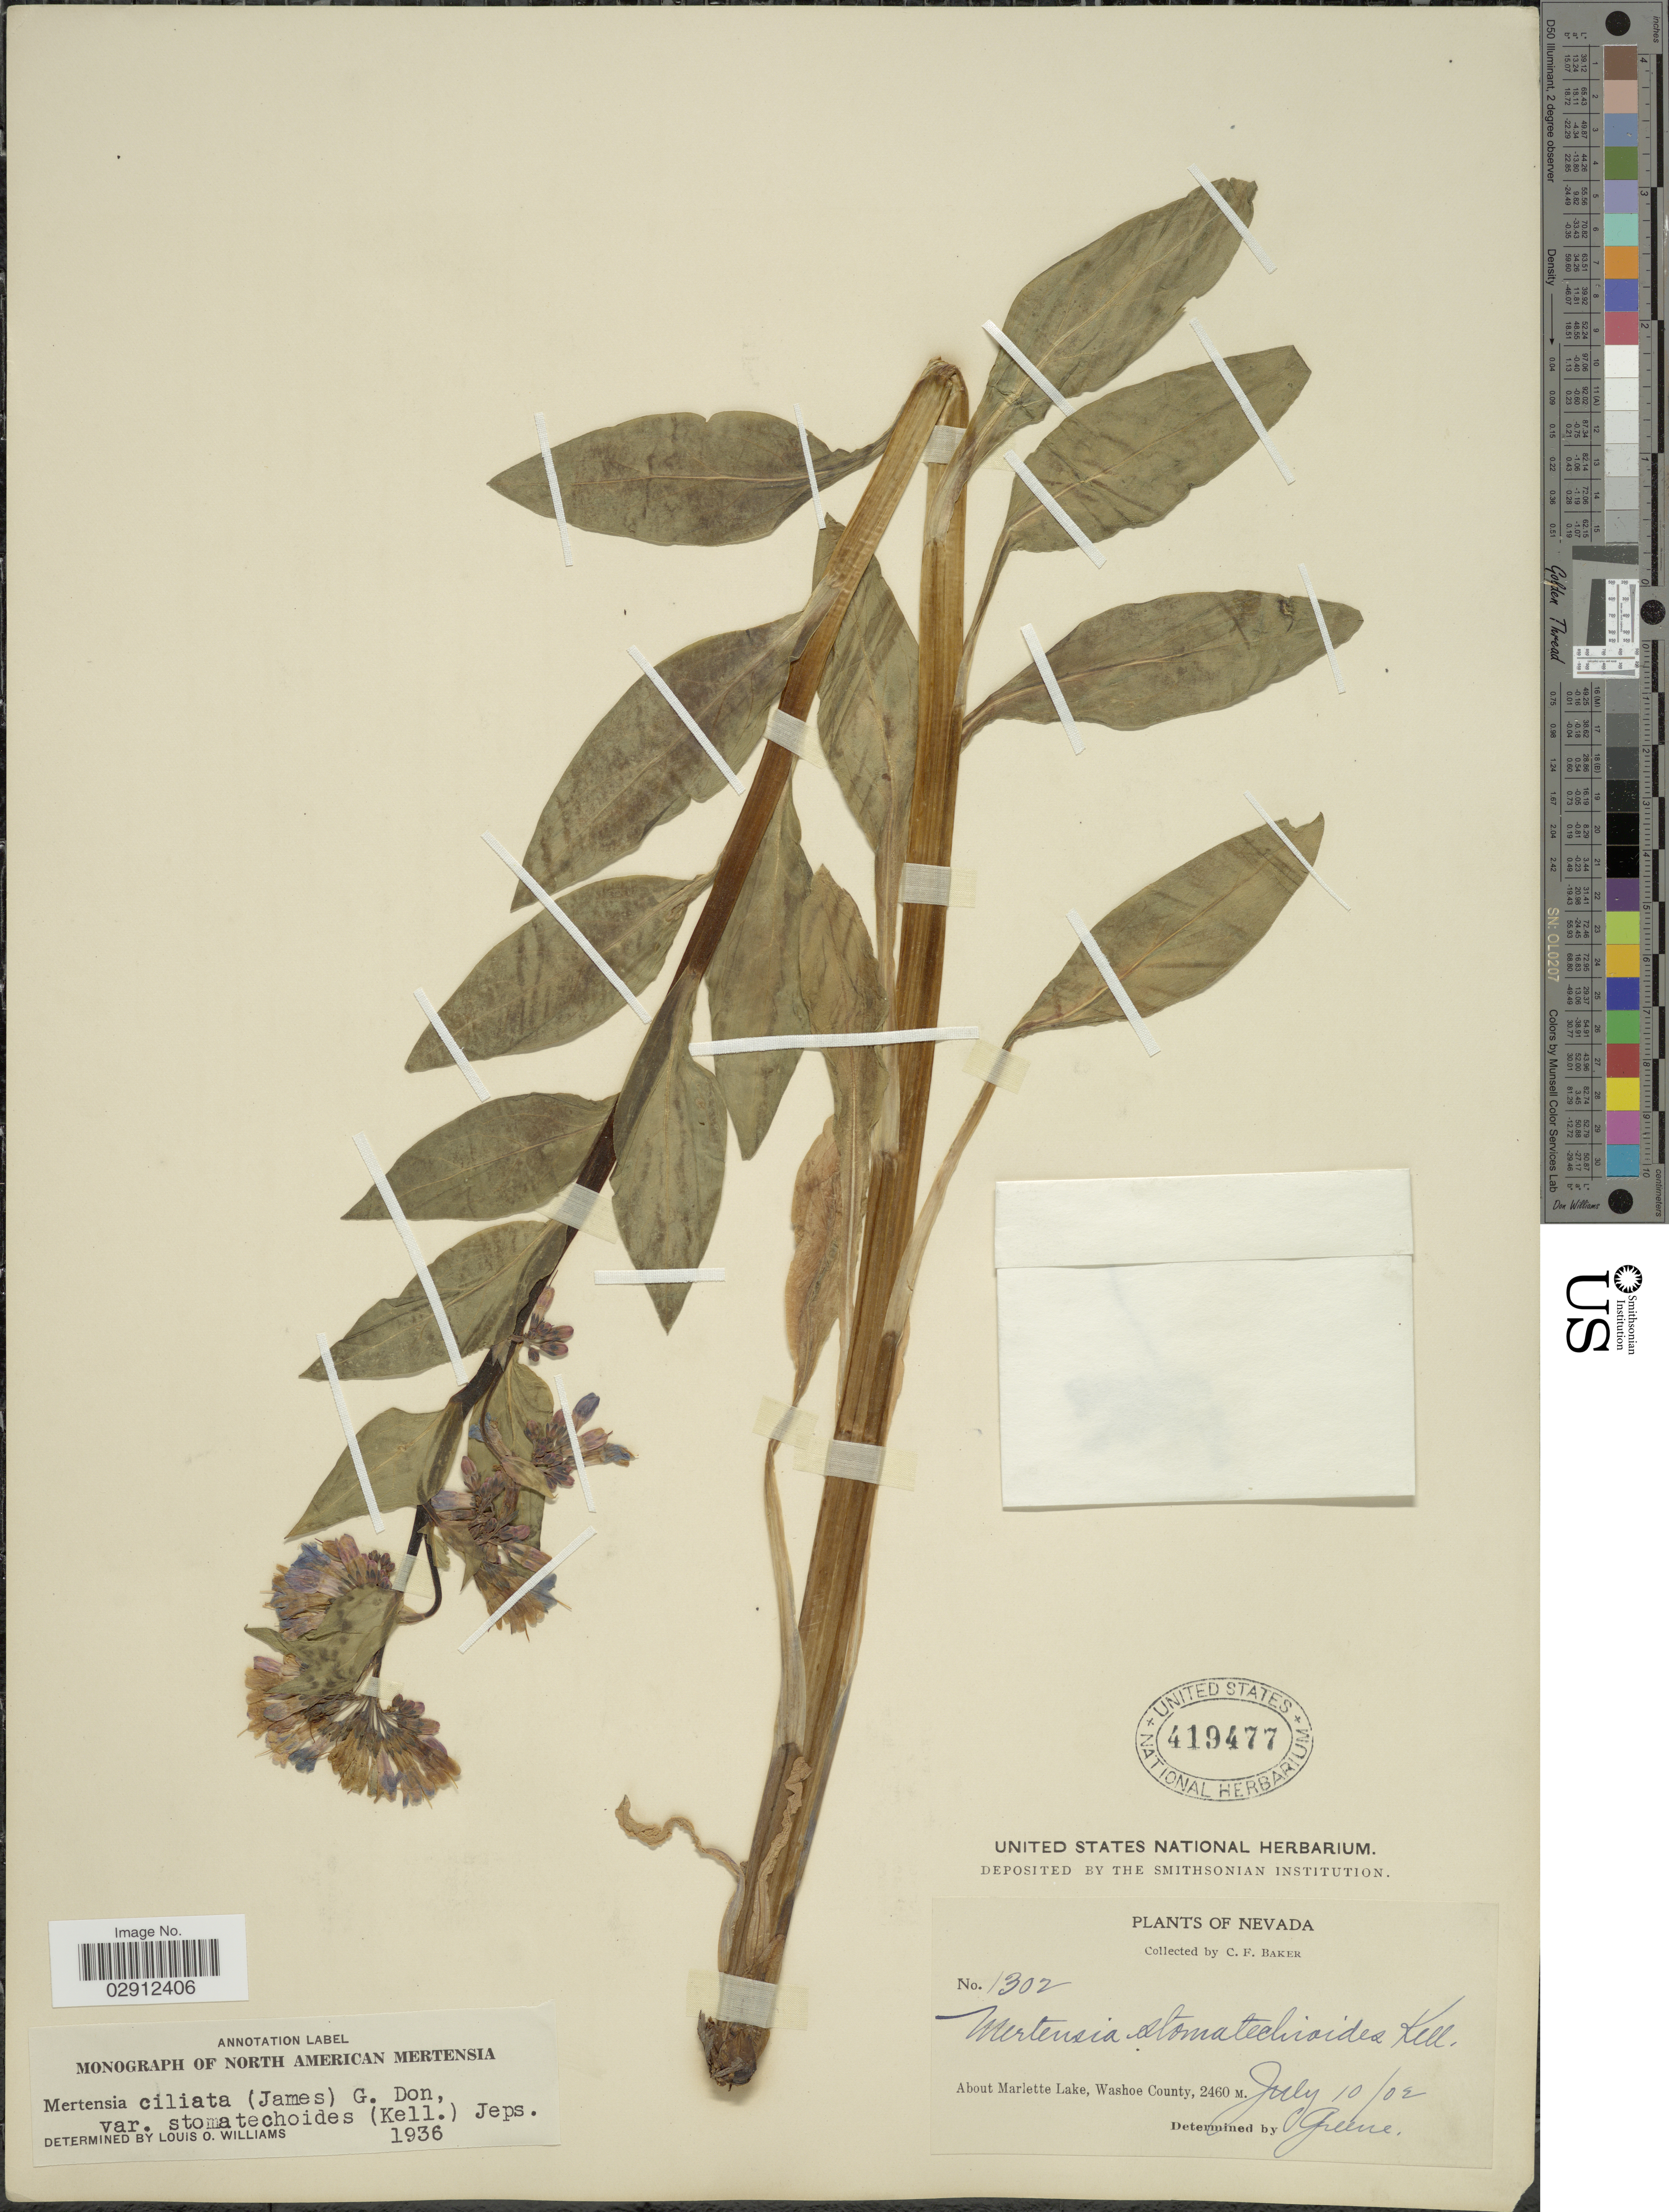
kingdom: Plantae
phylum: Tracheophyta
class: Magnoliopsida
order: Boraginales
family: Boraginaceae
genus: Mertensia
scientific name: Mertensia ciliata var. stomatechoides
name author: (Kellogg) Jeps.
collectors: C. F. Baker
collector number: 1302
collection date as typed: Transcribed d/m/y: 10/7/2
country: United States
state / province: Nevada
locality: About Marlette Lake, Washoe County.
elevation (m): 2460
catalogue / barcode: US 419477